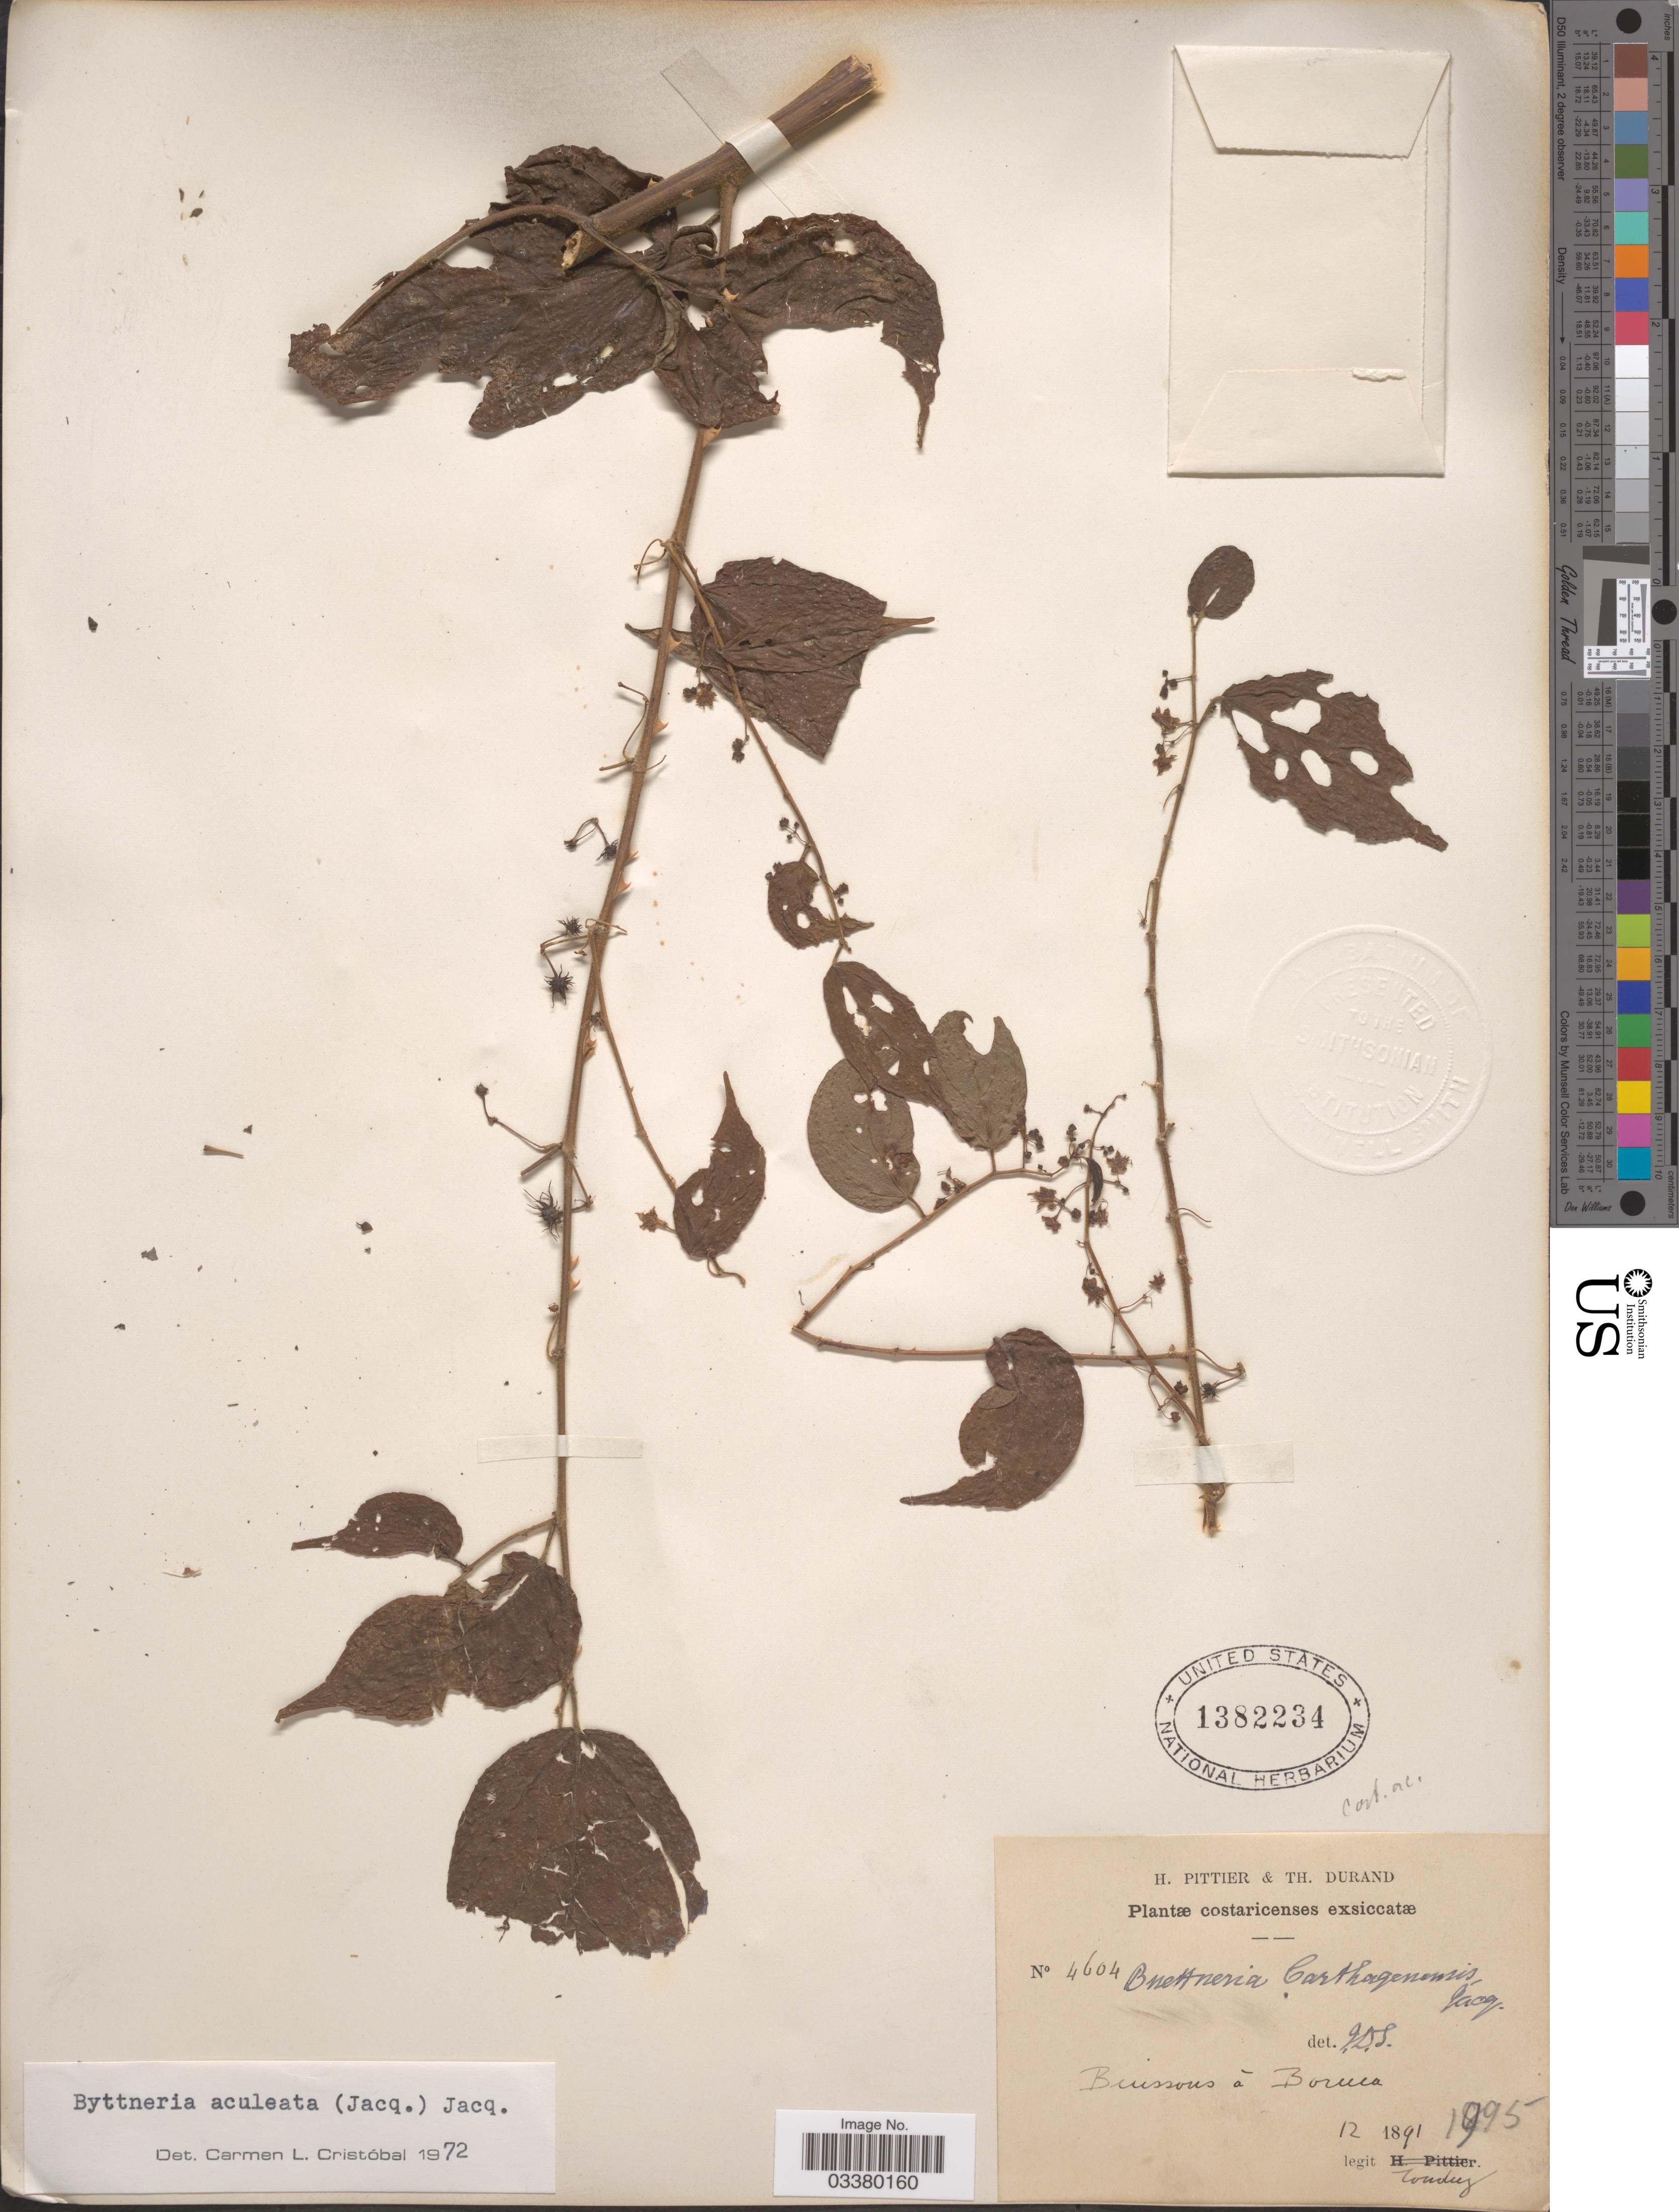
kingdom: Plantae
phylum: Tracheophyta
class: Magnoliopsida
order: Malvales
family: Malvaceae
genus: Byttneria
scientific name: Byttneria aculeata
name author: (Jacq.) Jacq.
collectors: Tonduz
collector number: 4604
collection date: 1891-12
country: Costa Rica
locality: Buissons à Boruca.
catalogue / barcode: US 1382234